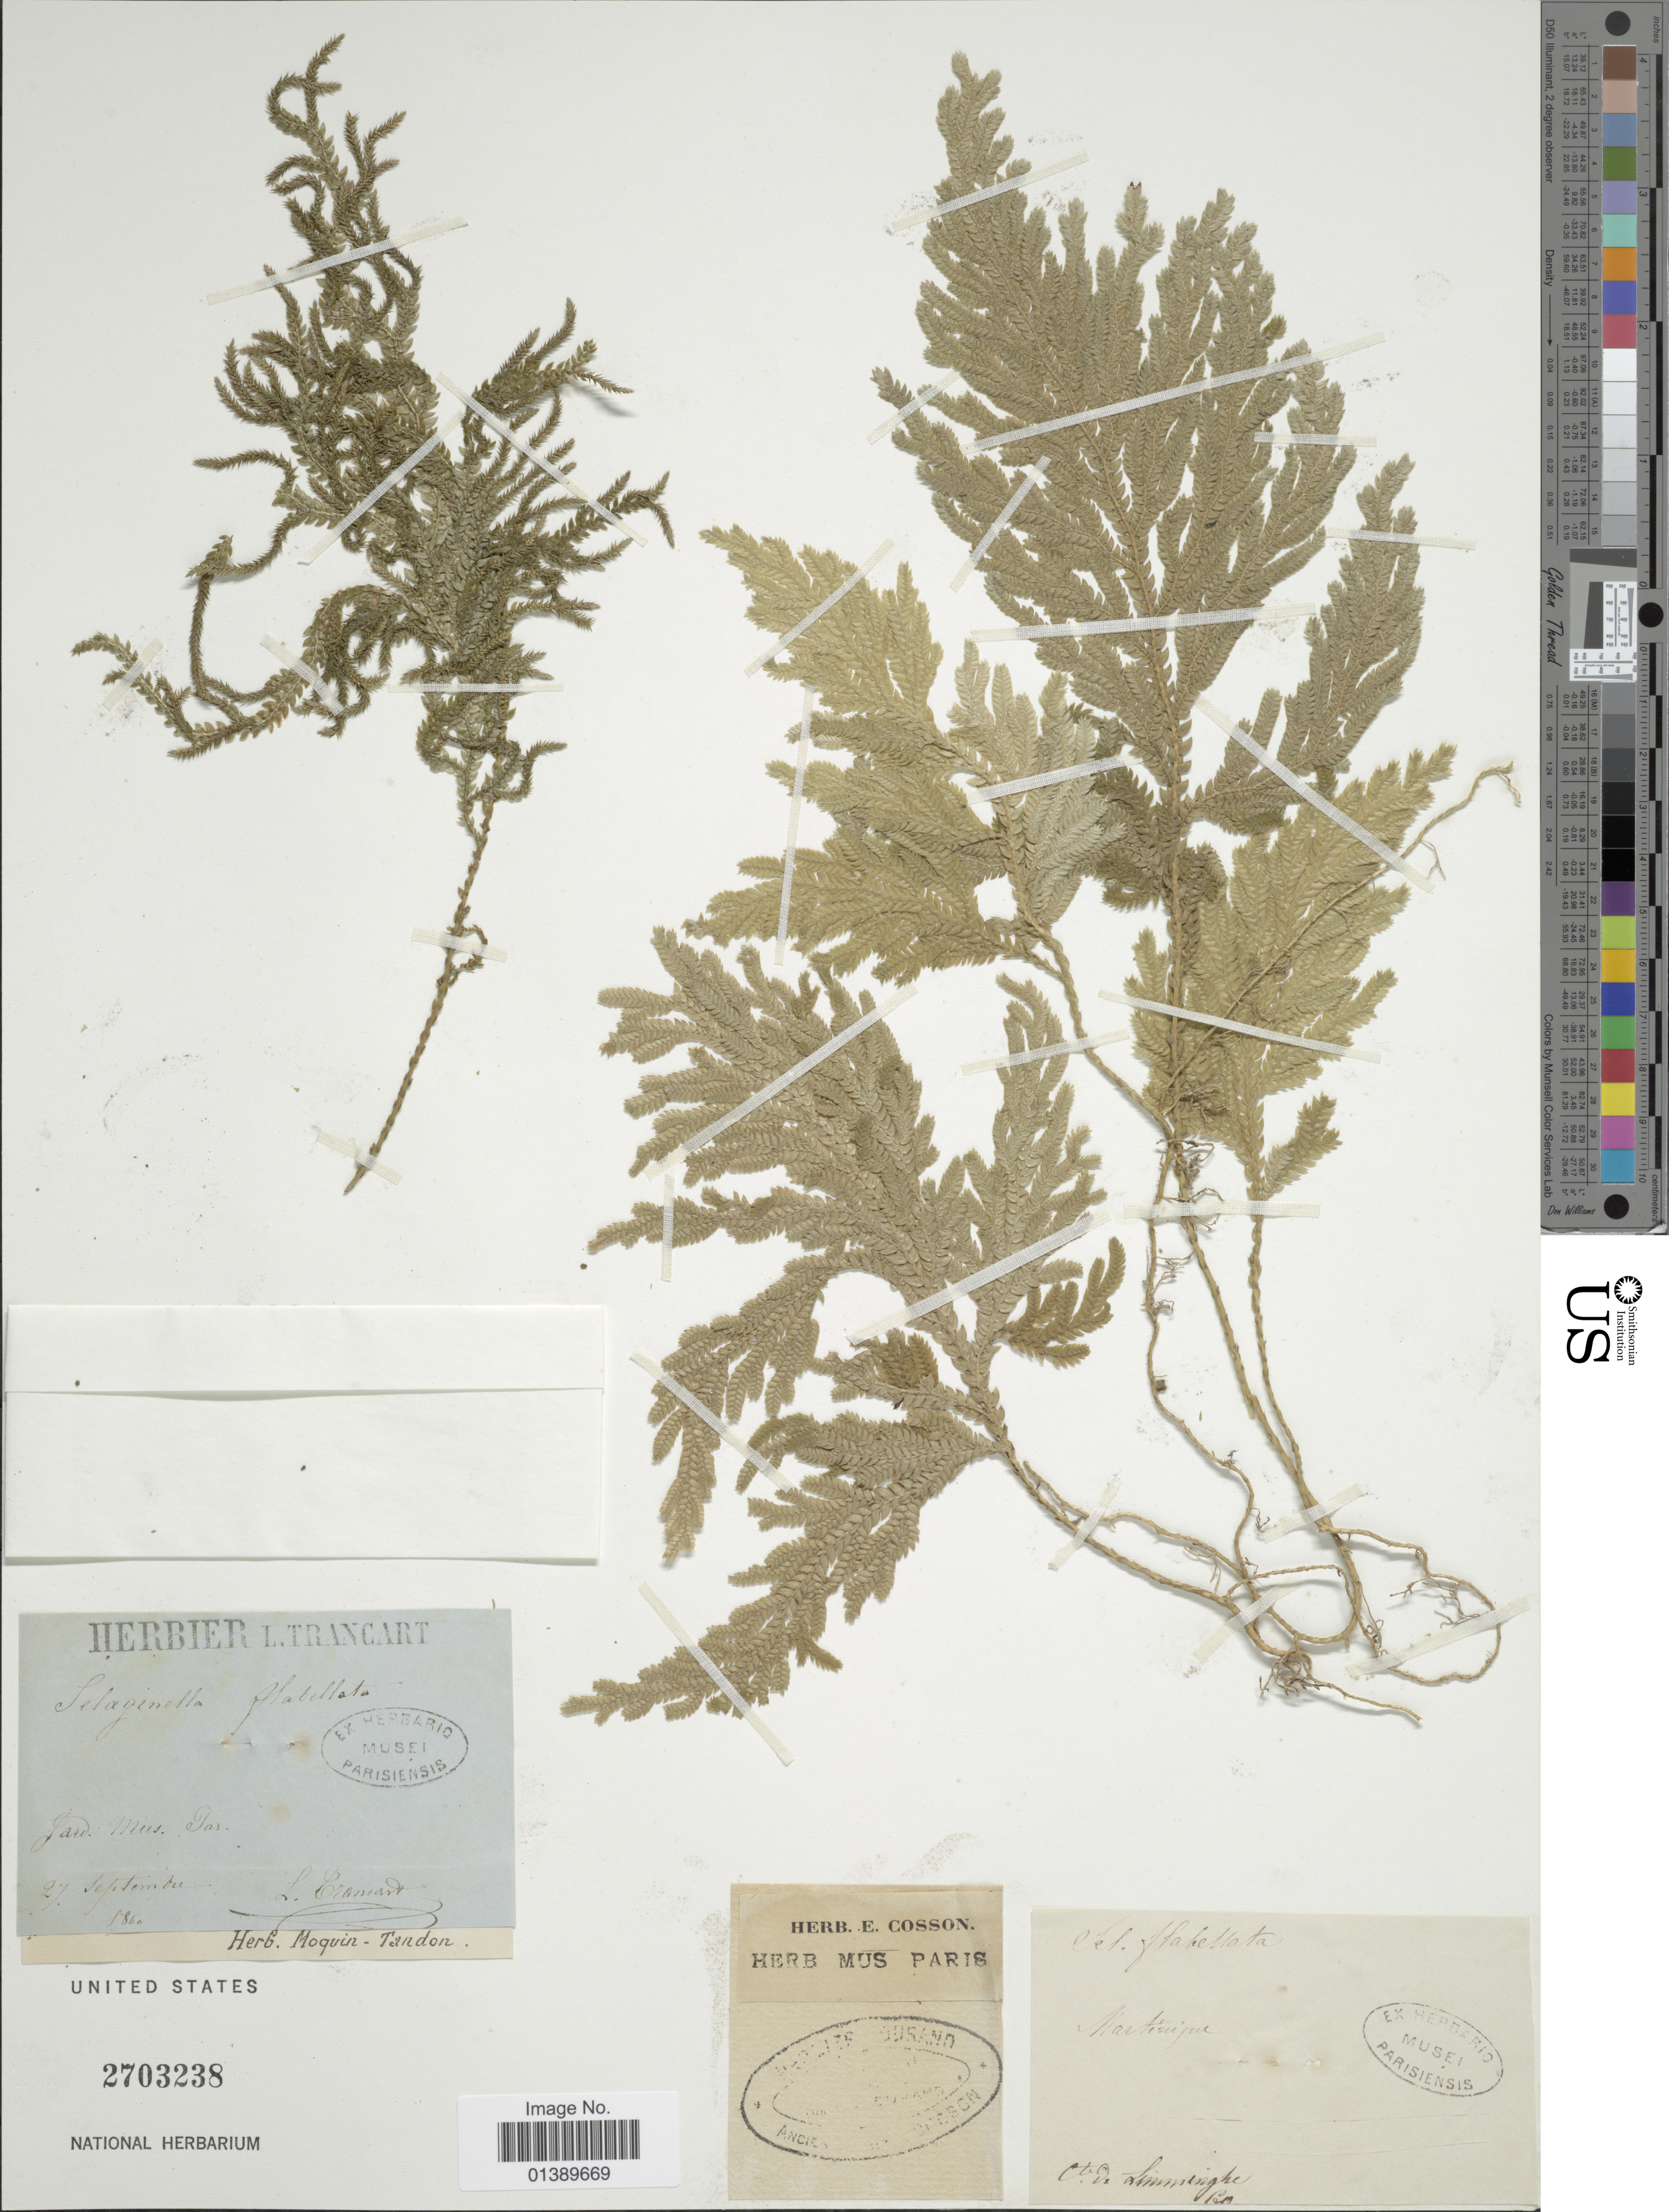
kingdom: Plantae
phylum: Tracheophyta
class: Lycopodiopsida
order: Selaginellales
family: Selaginellaceae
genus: Selaginella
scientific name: Selaginella flabellata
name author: L.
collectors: L. Trancart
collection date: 1860-09-27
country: Martinique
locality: Jard. Mus. Tas. [interpreted]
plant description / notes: Sheet appears to be mounted with 2 different elements,with 2 different labels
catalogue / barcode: US 2703238